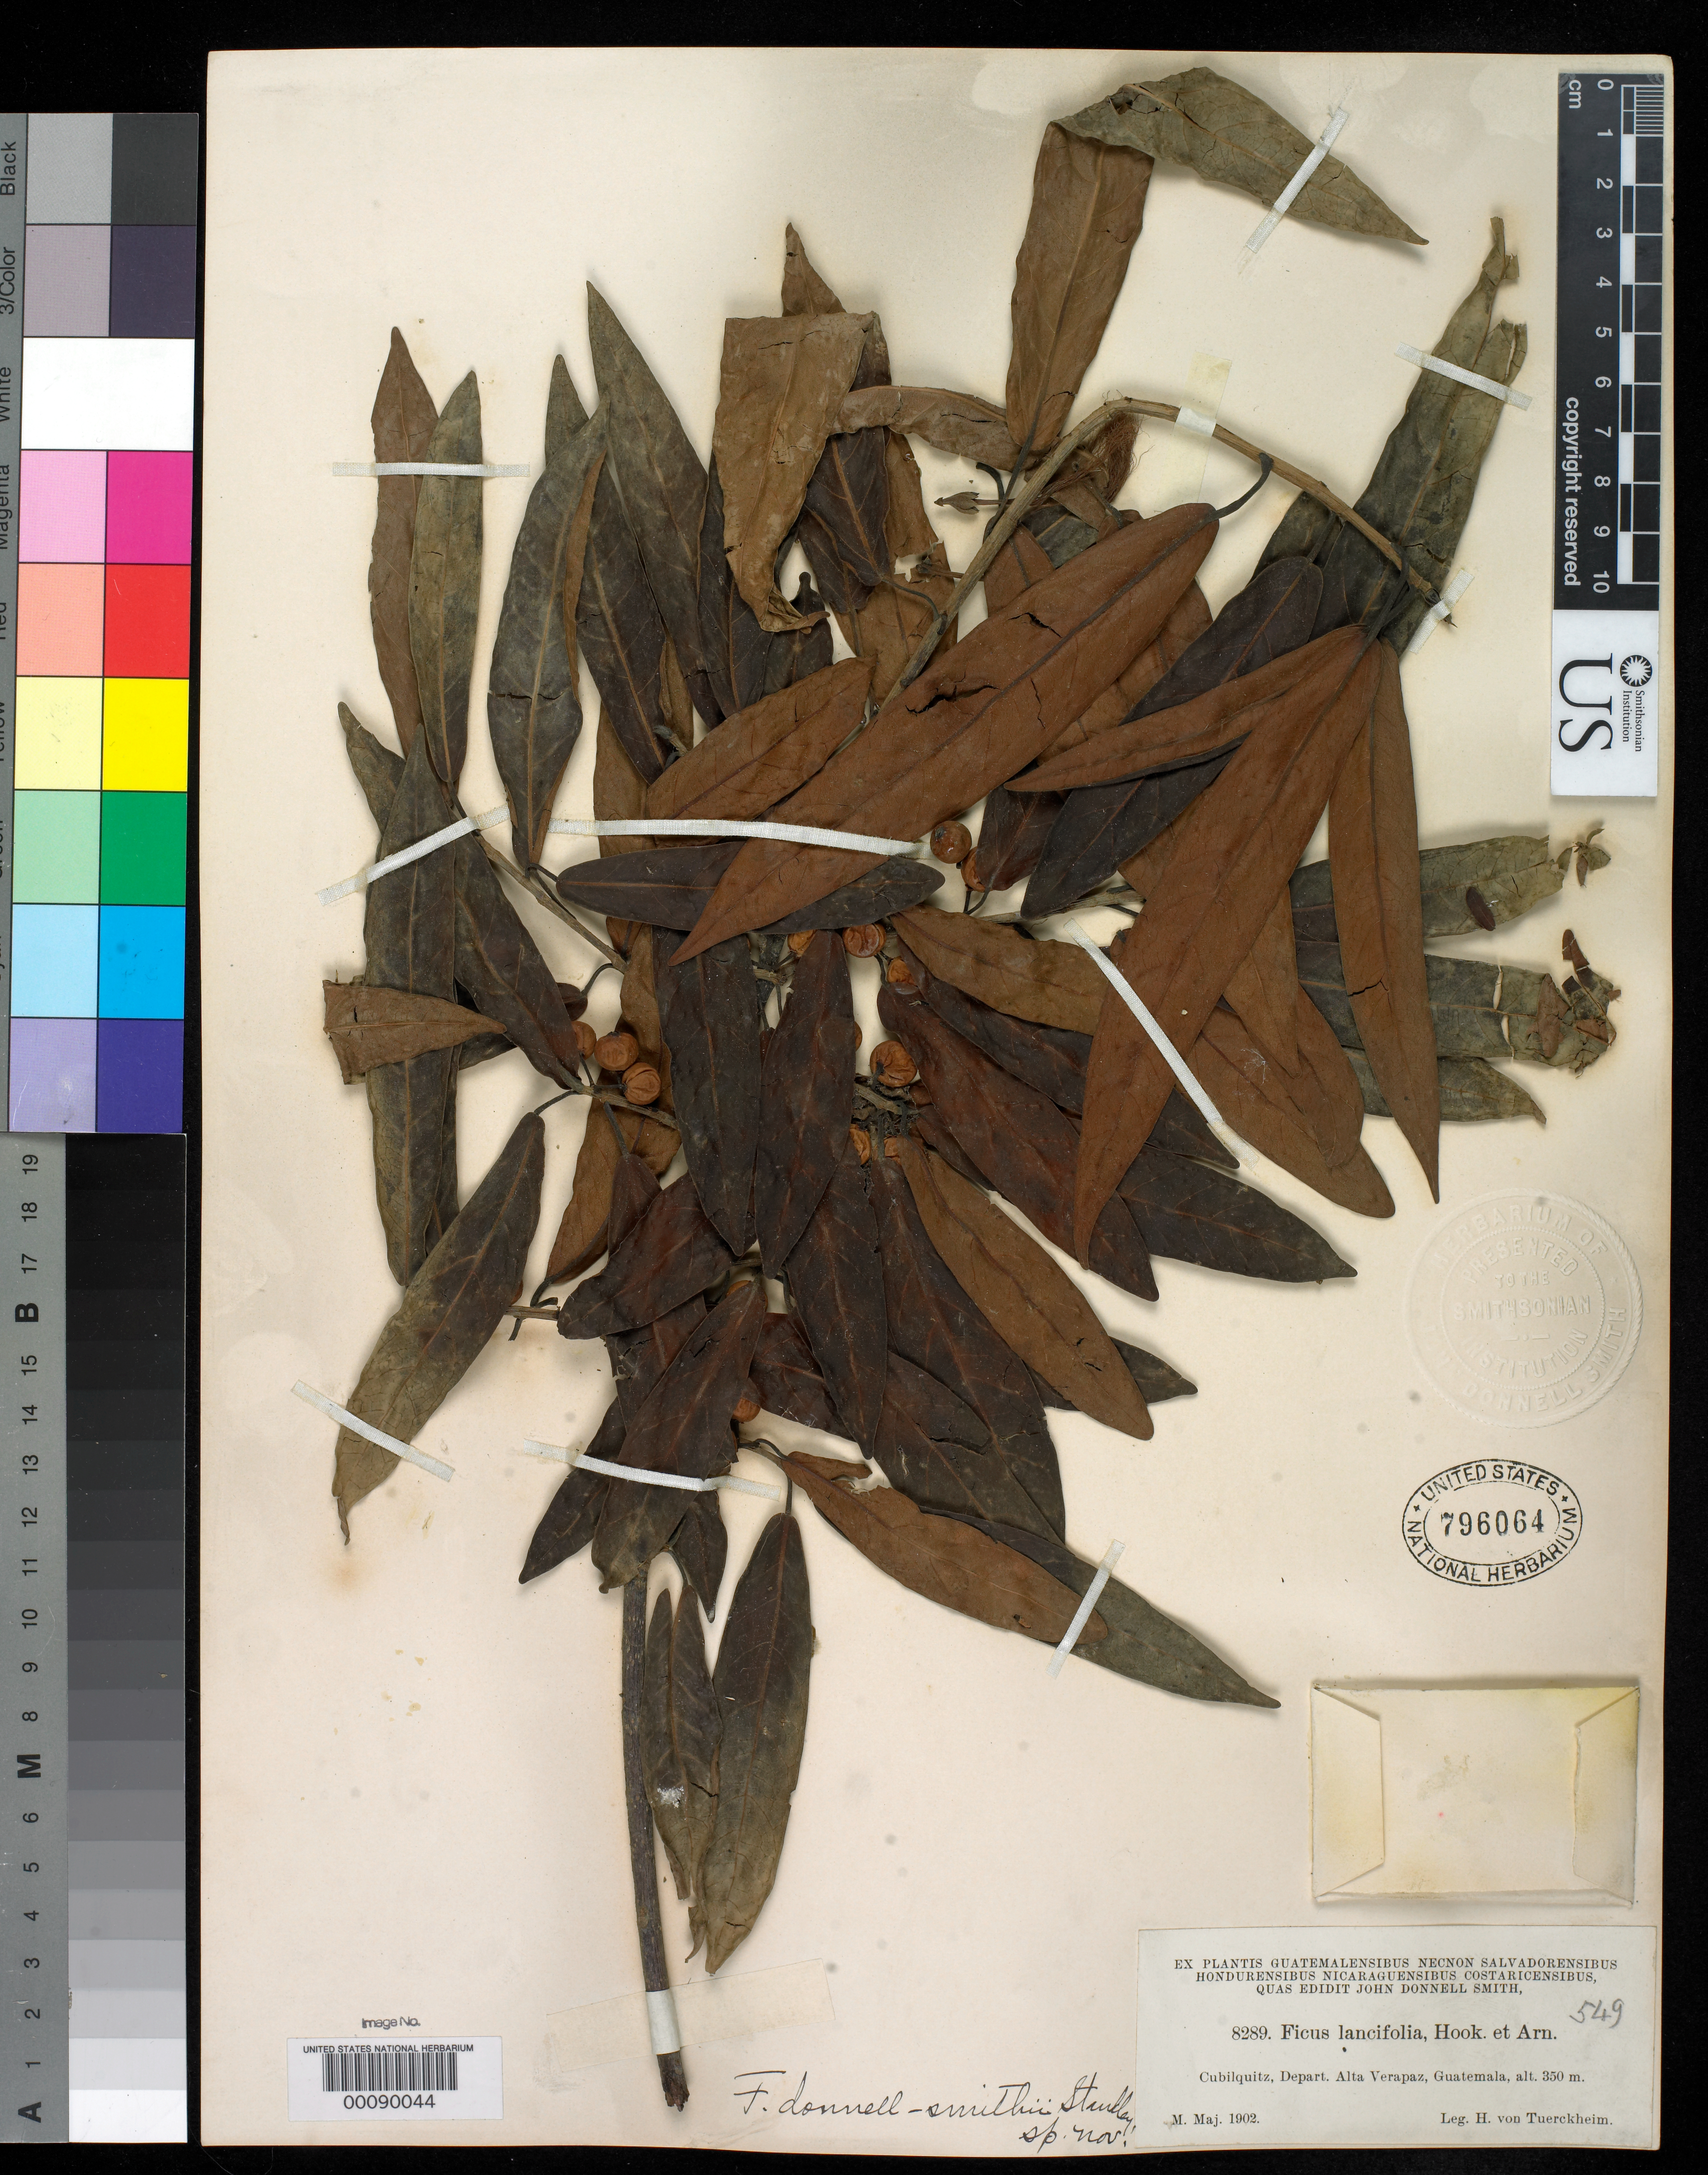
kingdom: Plantae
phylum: Tracheophyta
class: Magnoliopsida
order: Rosales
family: Moraceae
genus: Ficus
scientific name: Ficus donnell-smithii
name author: Standl.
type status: Isotype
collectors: H. von Türckheim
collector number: J.D.S. 8289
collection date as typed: May 1902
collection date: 1902-05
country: Guatemala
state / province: Alta Verapaz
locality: Cubilquitz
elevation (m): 350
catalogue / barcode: US 796064